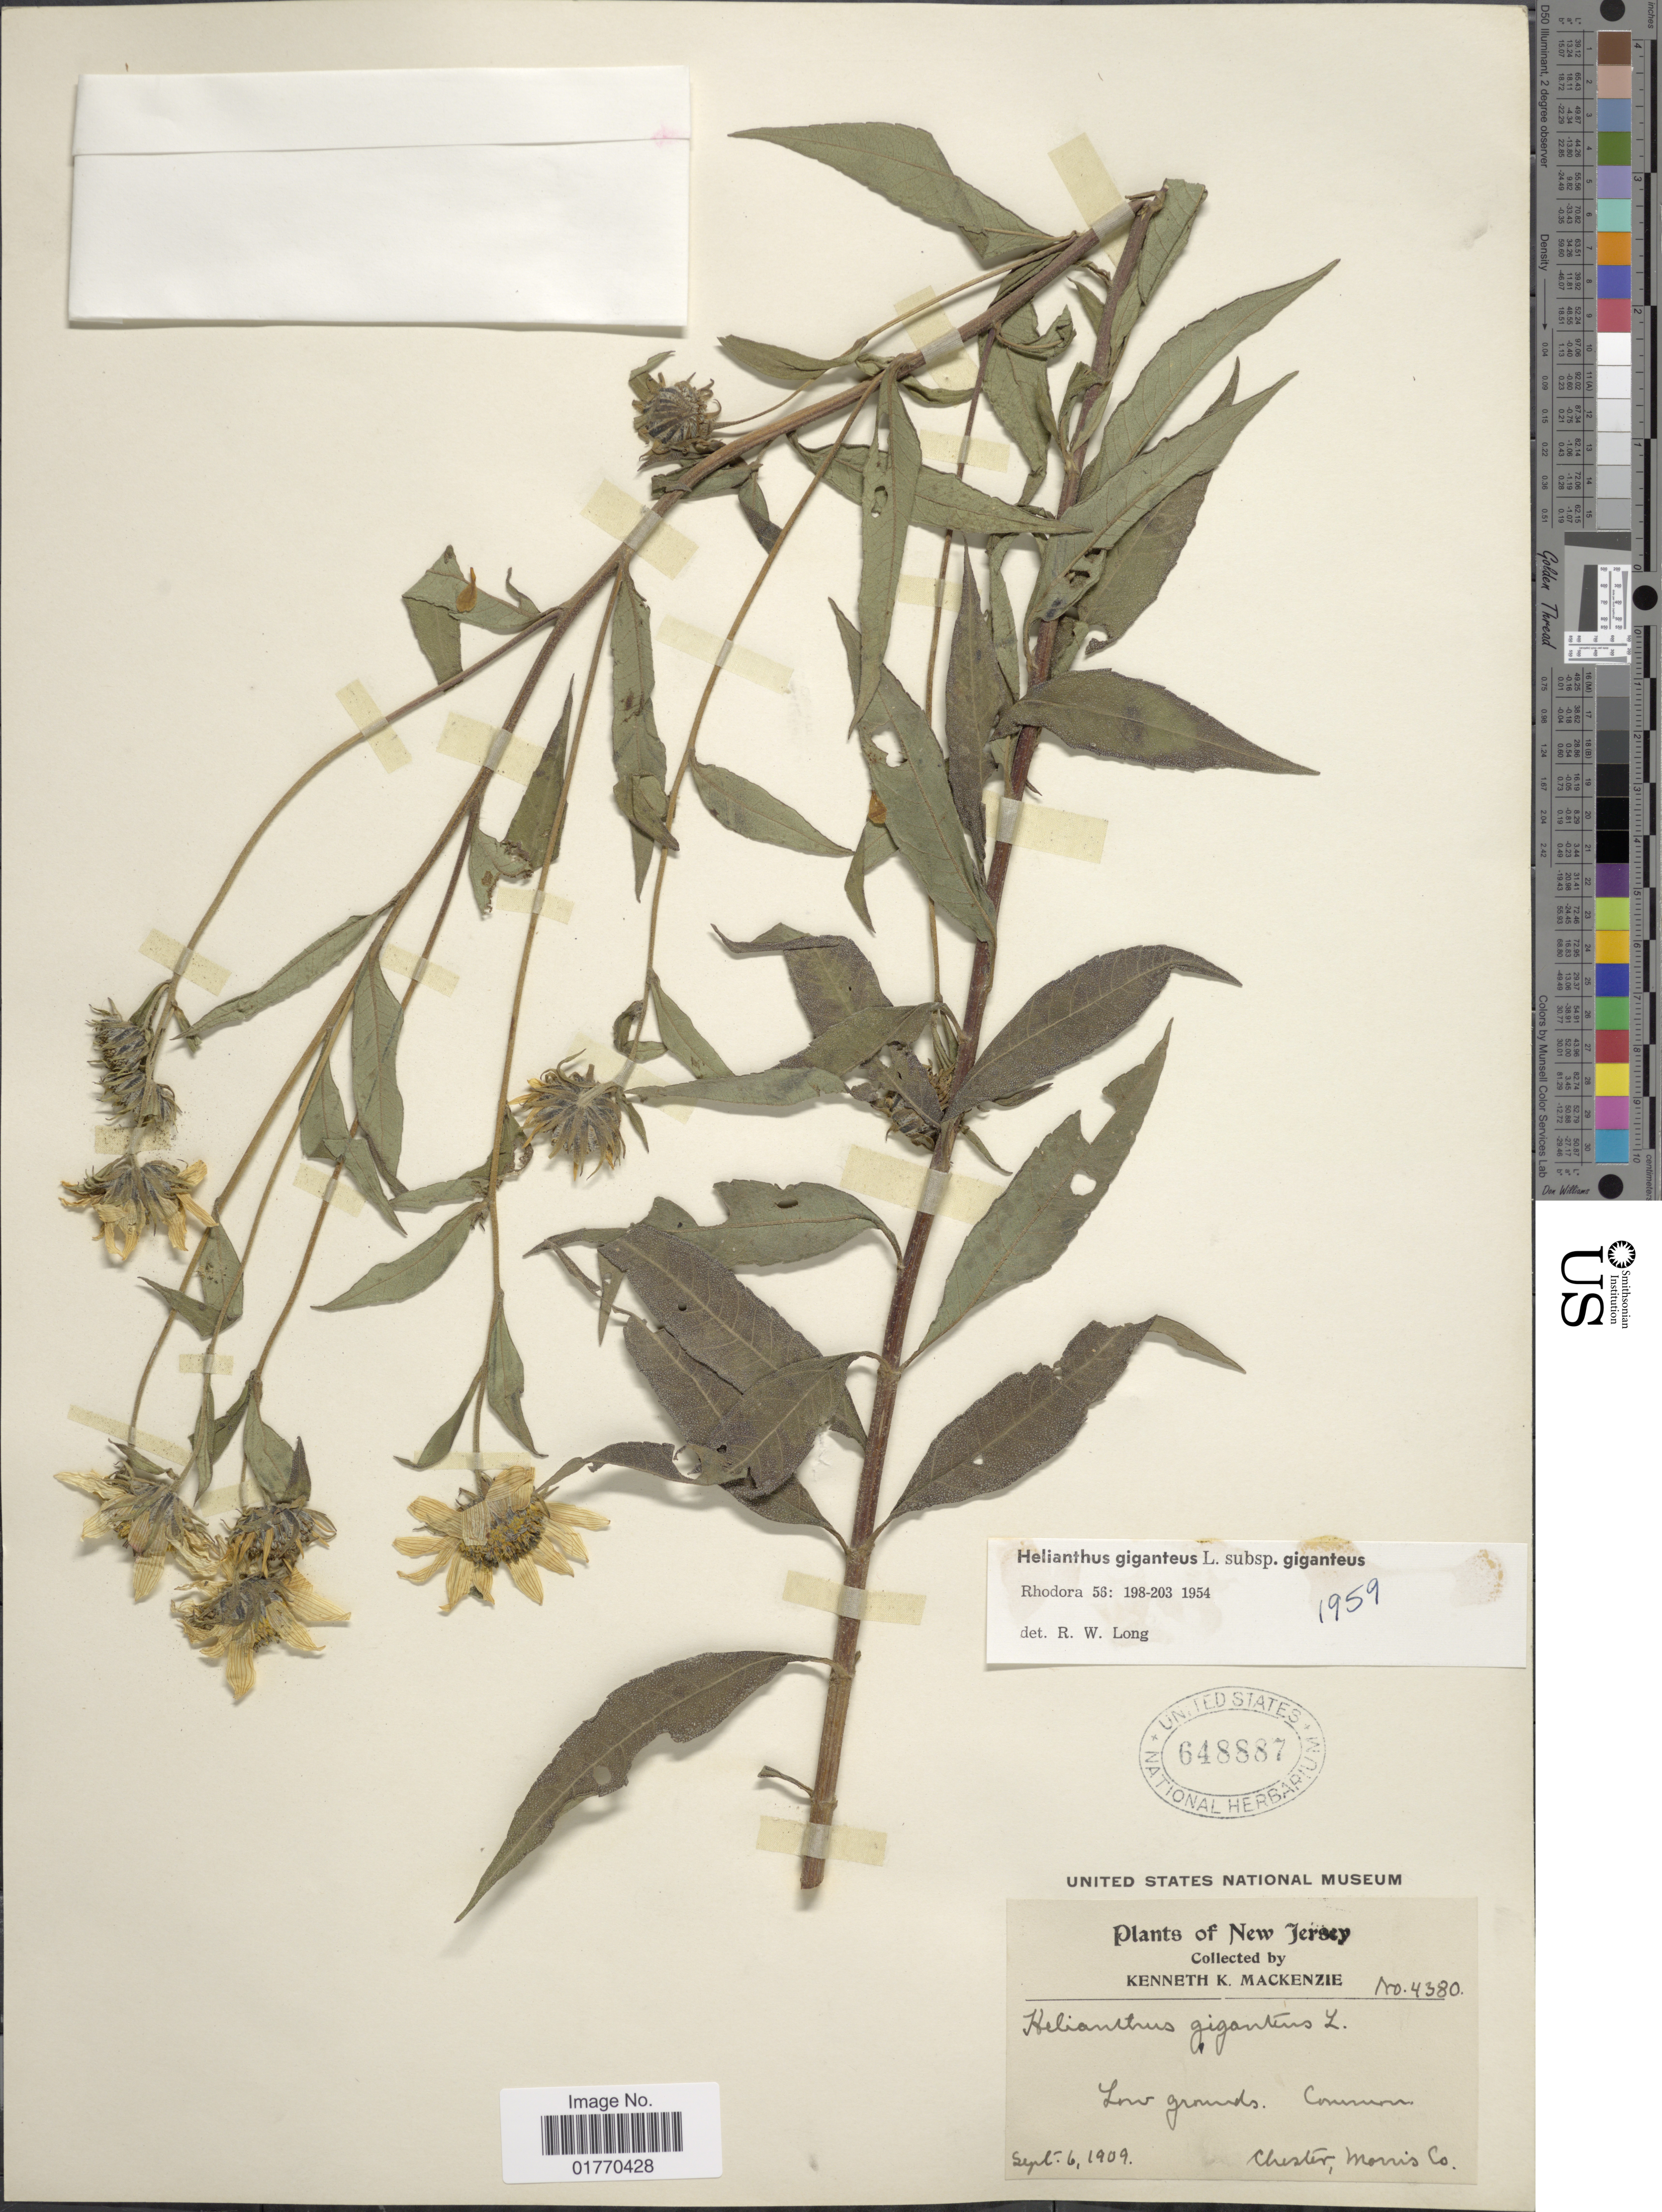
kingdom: Plantae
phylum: Tracheophyta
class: Magnoliopsida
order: Asterales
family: Asteraceae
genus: Helianthus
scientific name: Helianthus giganteus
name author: L.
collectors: K. K. Mackenzie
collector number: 4380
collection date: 1909-09-06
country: United States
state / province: New Jersey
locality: Low grounds, Common, Chester, Morris Co.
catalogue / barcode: US 648887